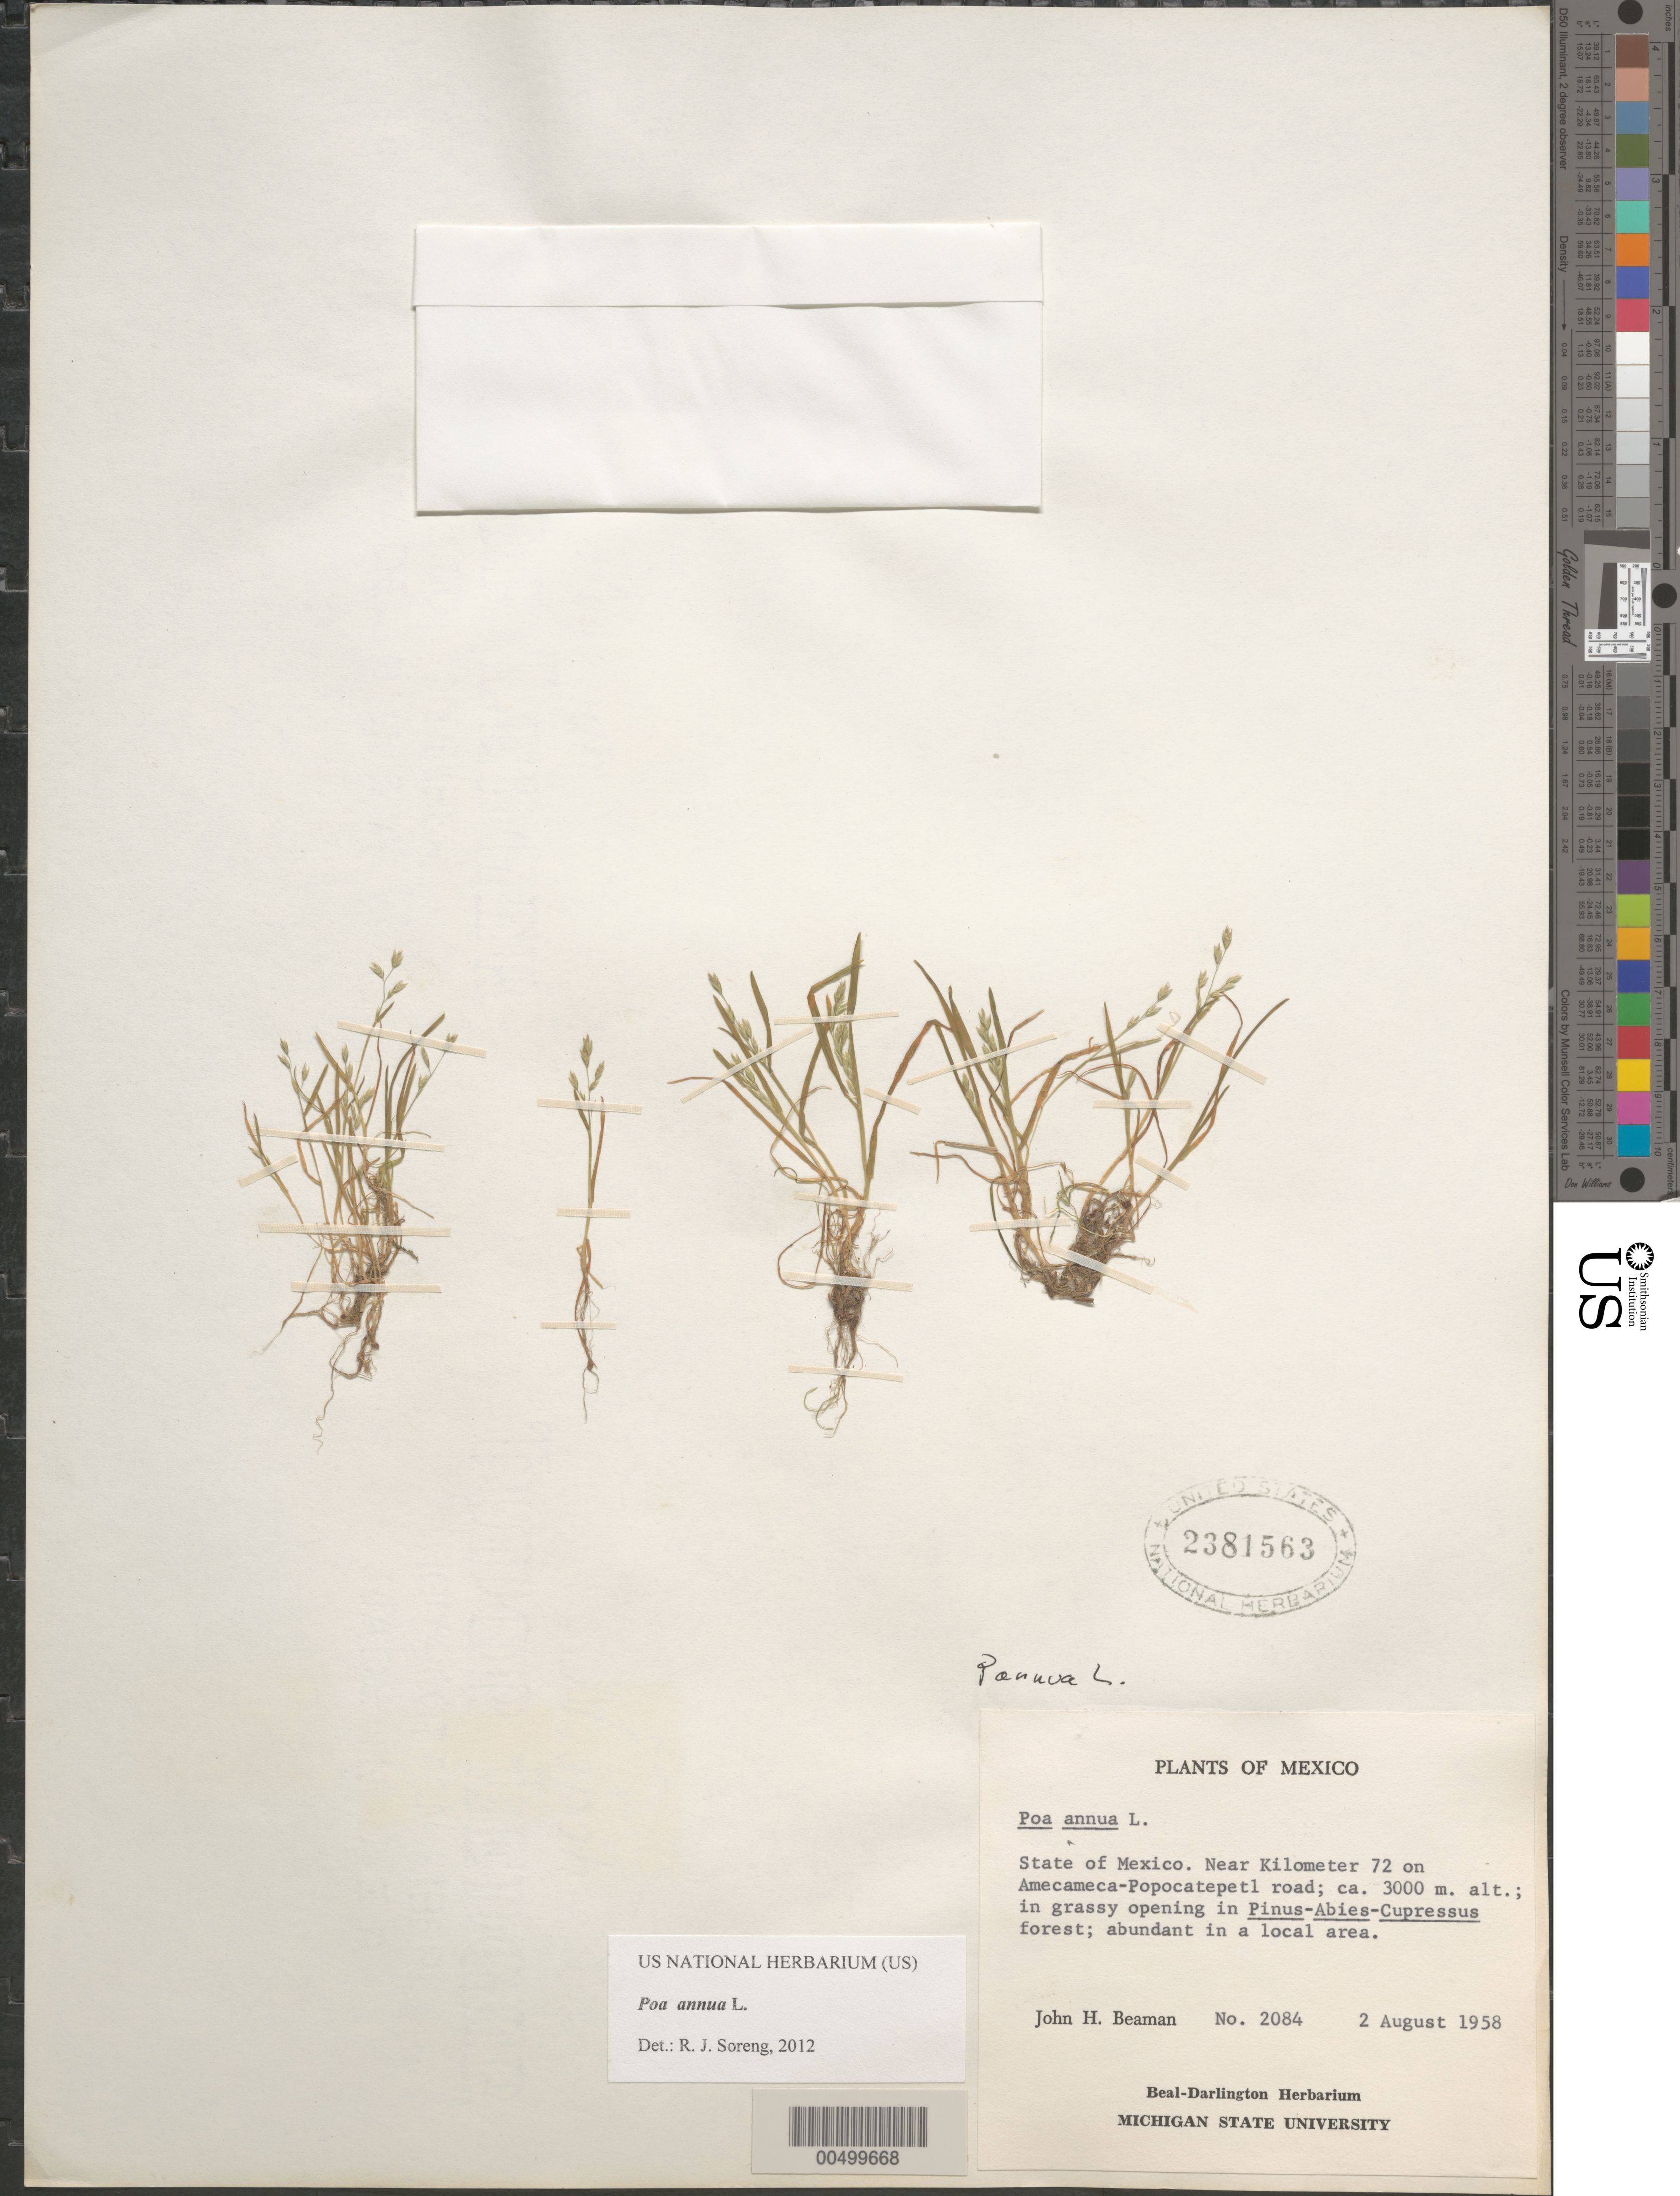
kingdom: Plantae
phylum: Tracheophyta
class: Liliopsida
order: Poales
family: Poaceae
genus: Poa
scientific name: Poa annua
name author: L.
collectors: J. H. Beaman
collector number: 2084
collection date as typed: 2 Aug 1958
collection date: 1958-08-02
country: Mexico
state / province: México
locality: Near Km 72 on Amecameca - Popocatepetl rd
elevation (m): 3000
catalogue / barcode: US 2381563